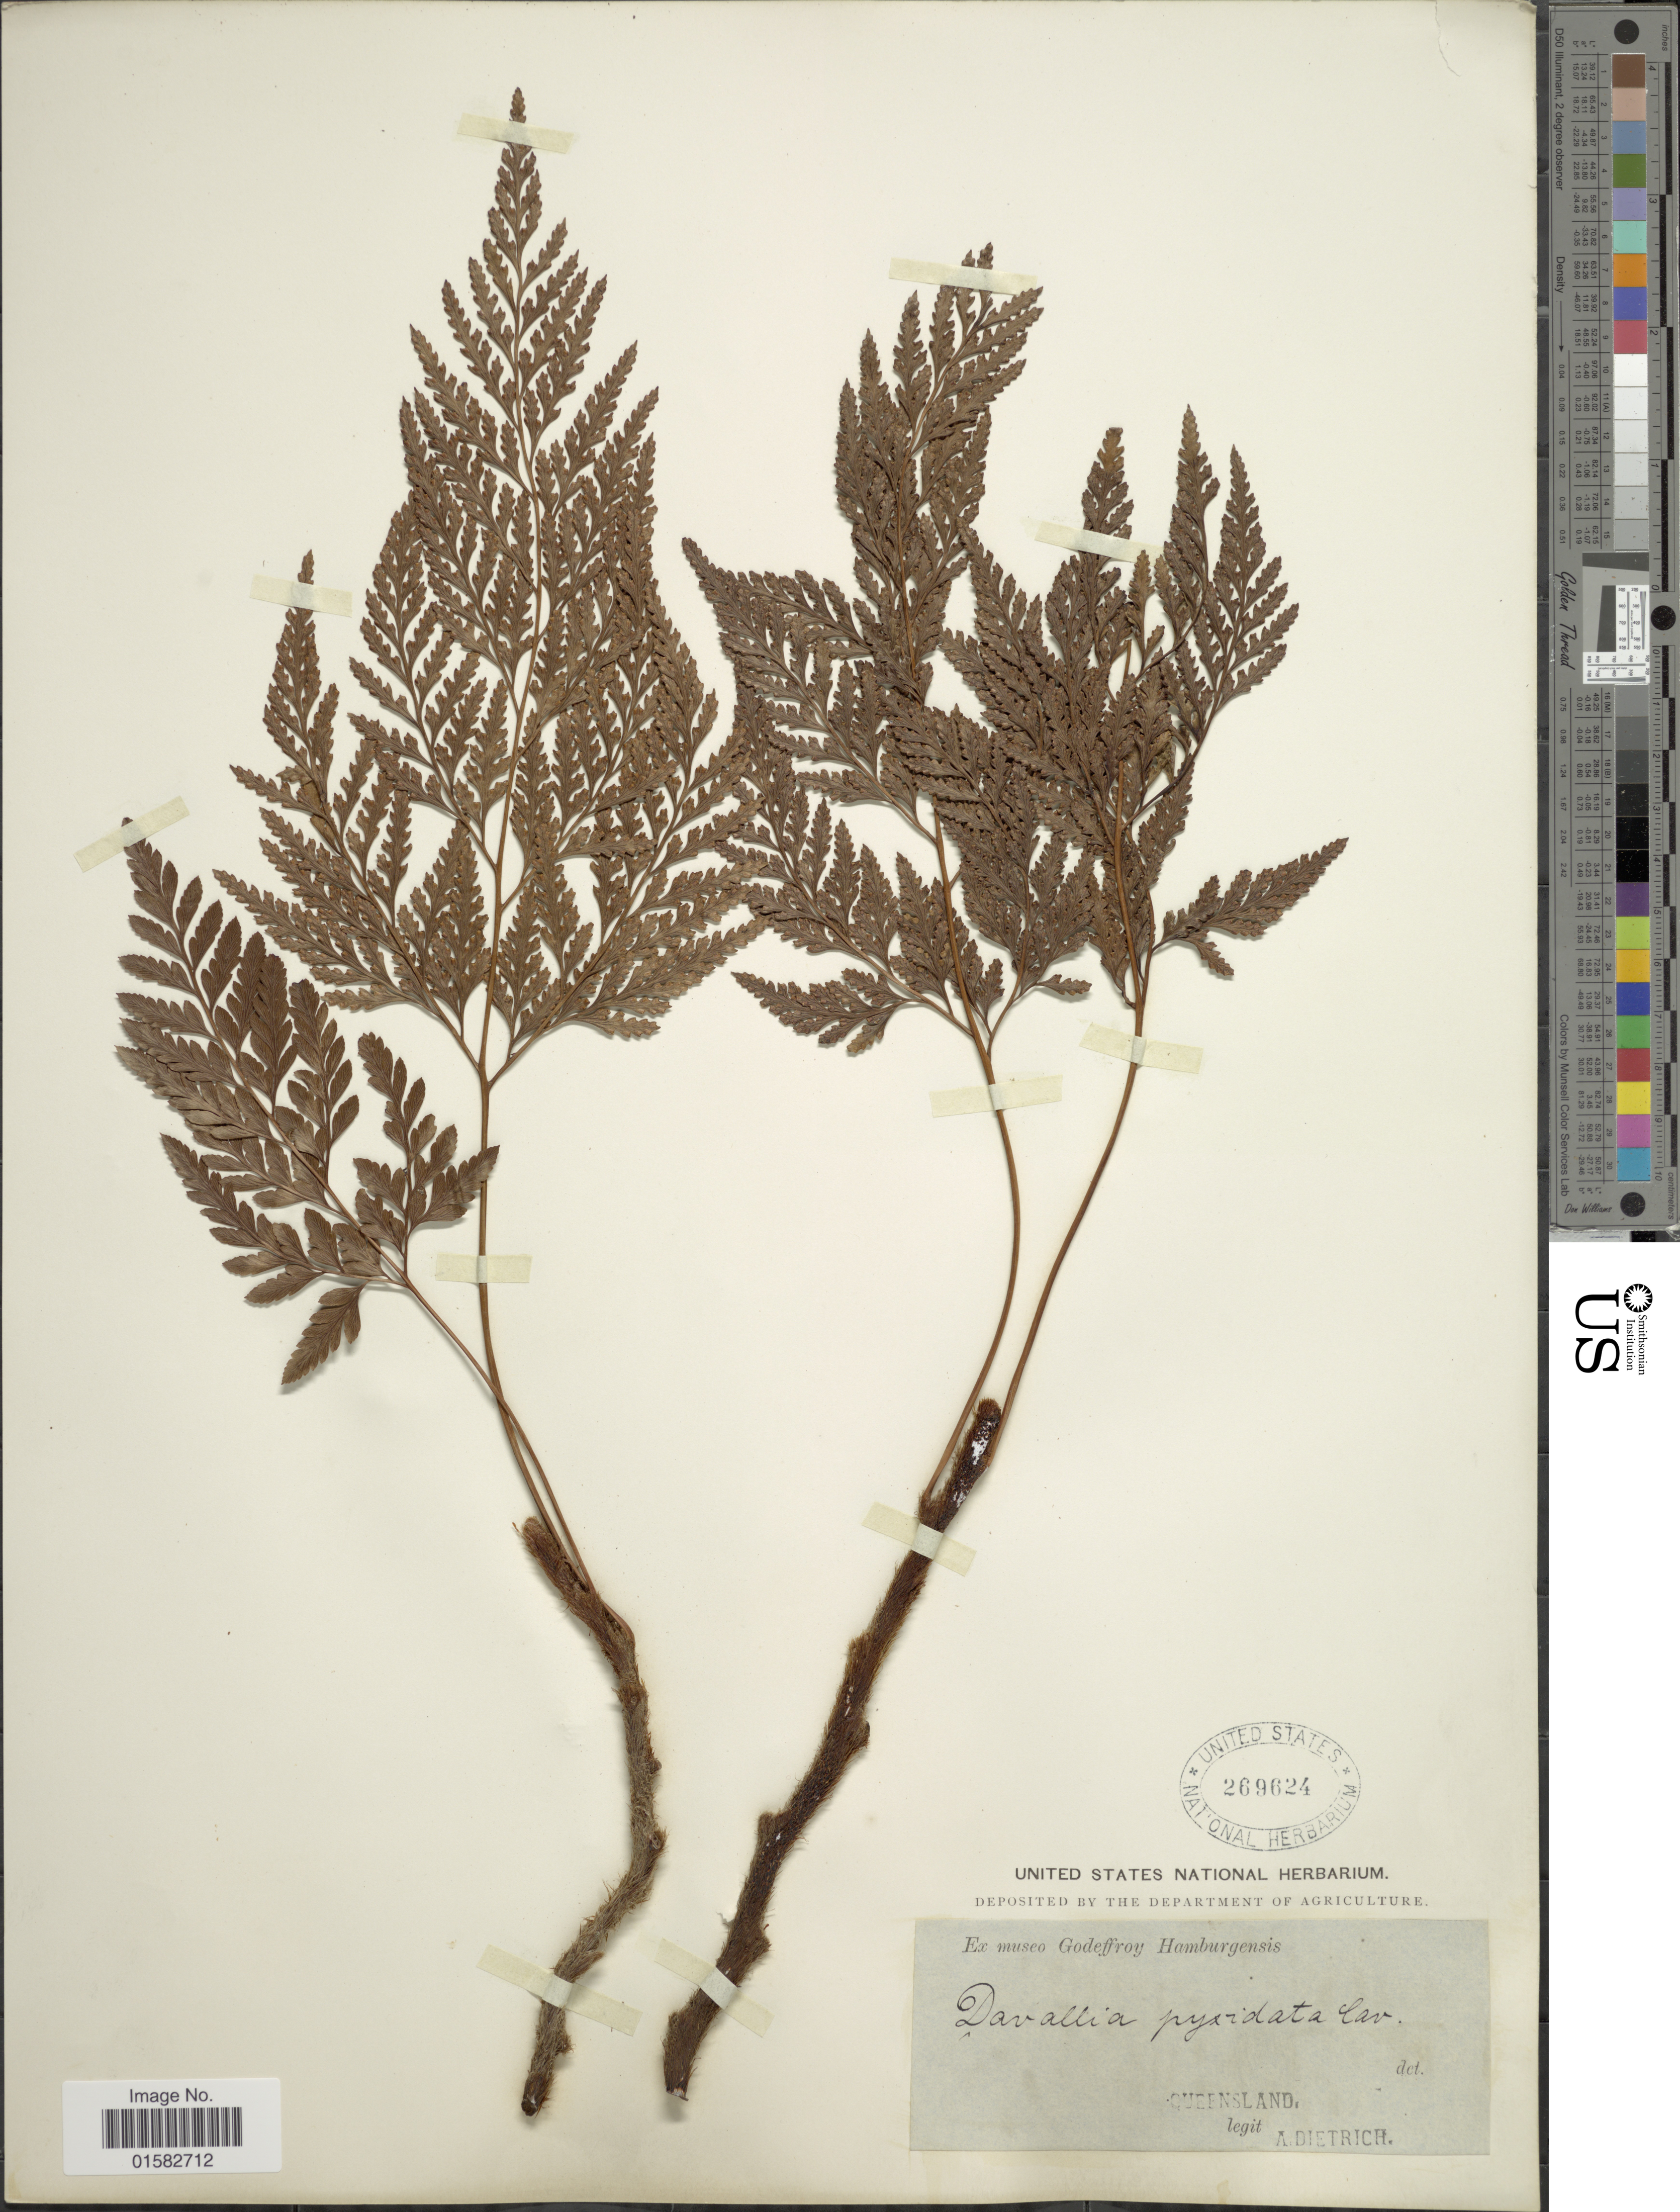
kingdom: Plantae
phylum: Tracheophyta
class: Polypodiopsida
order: Polypodiales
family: Davalliaceae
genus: Davallia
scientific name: Davallia pyxidata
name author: Cav.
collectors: A. Dietrich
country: Australia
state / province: Queensland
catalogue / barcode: US 269624